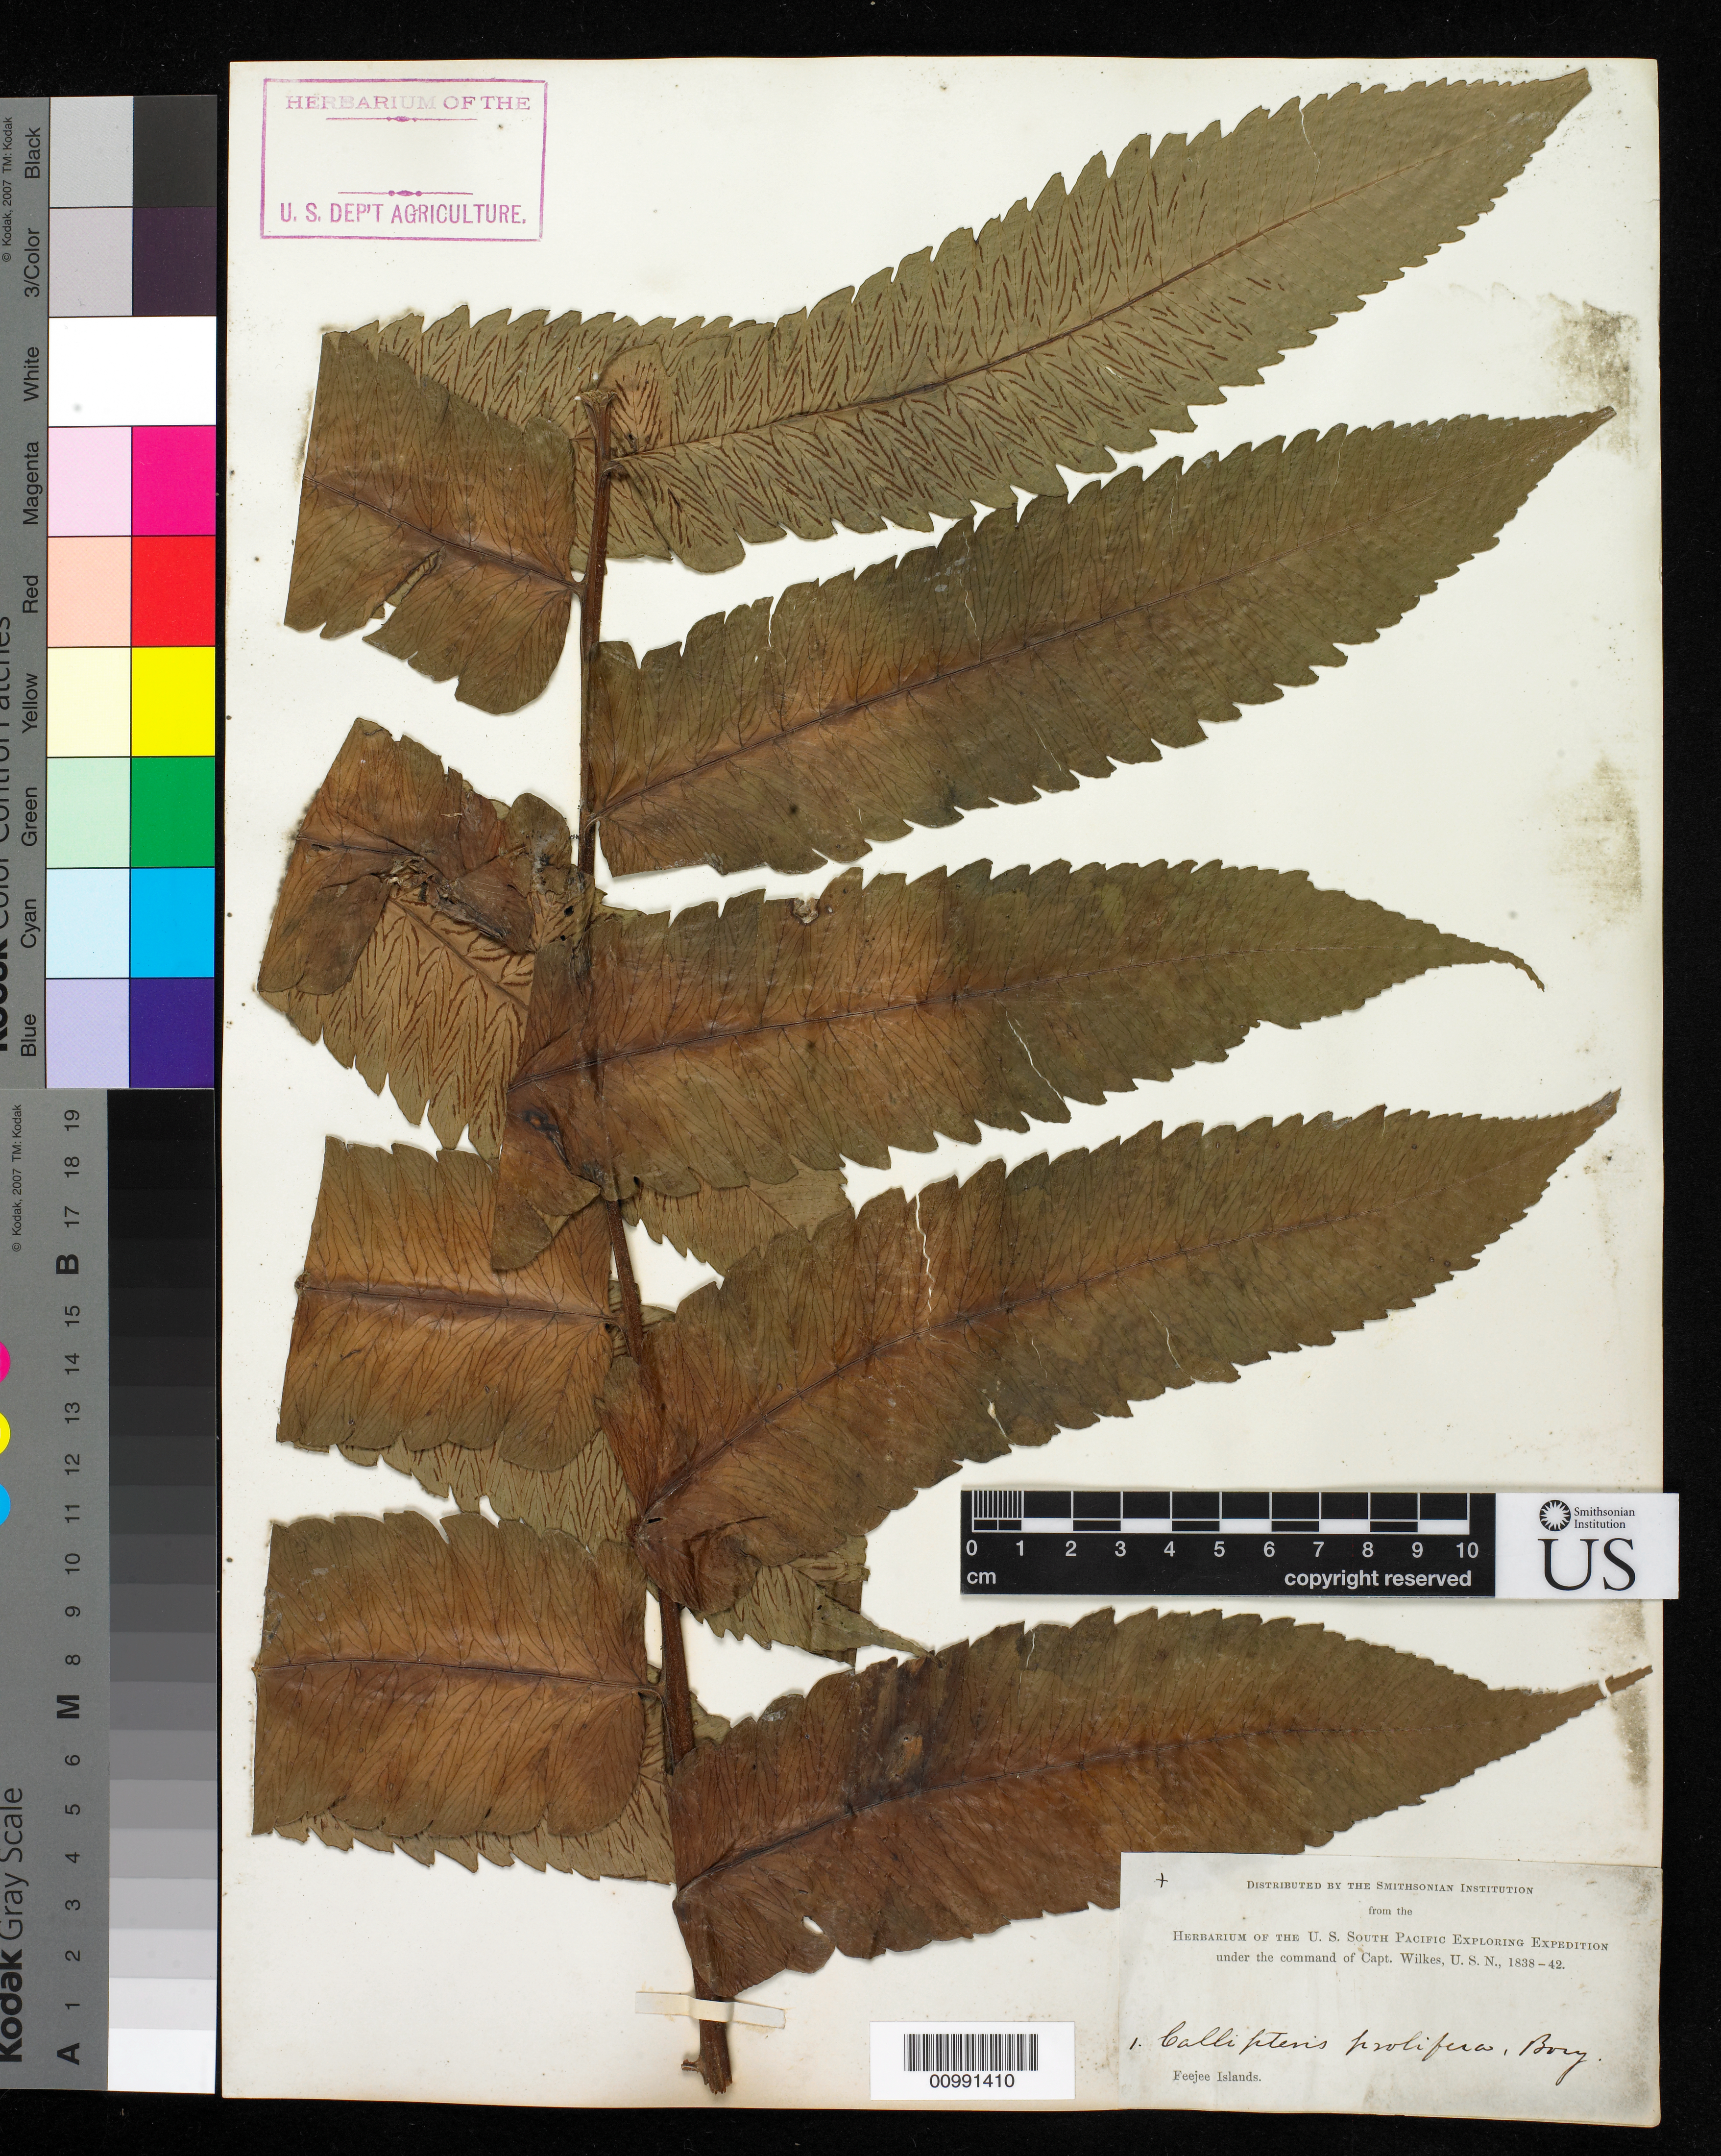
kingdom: Plantae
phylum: Tracheophyta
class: Polypodiopsida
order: Polypodiales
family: Athyriaceae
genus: Diplazium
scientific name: Diplazium proliferum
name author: (Lam.) Thouars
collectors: Wilkes Explor. Exped.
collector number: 1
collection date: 1838/1842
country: Fiji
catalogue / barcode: US 98549